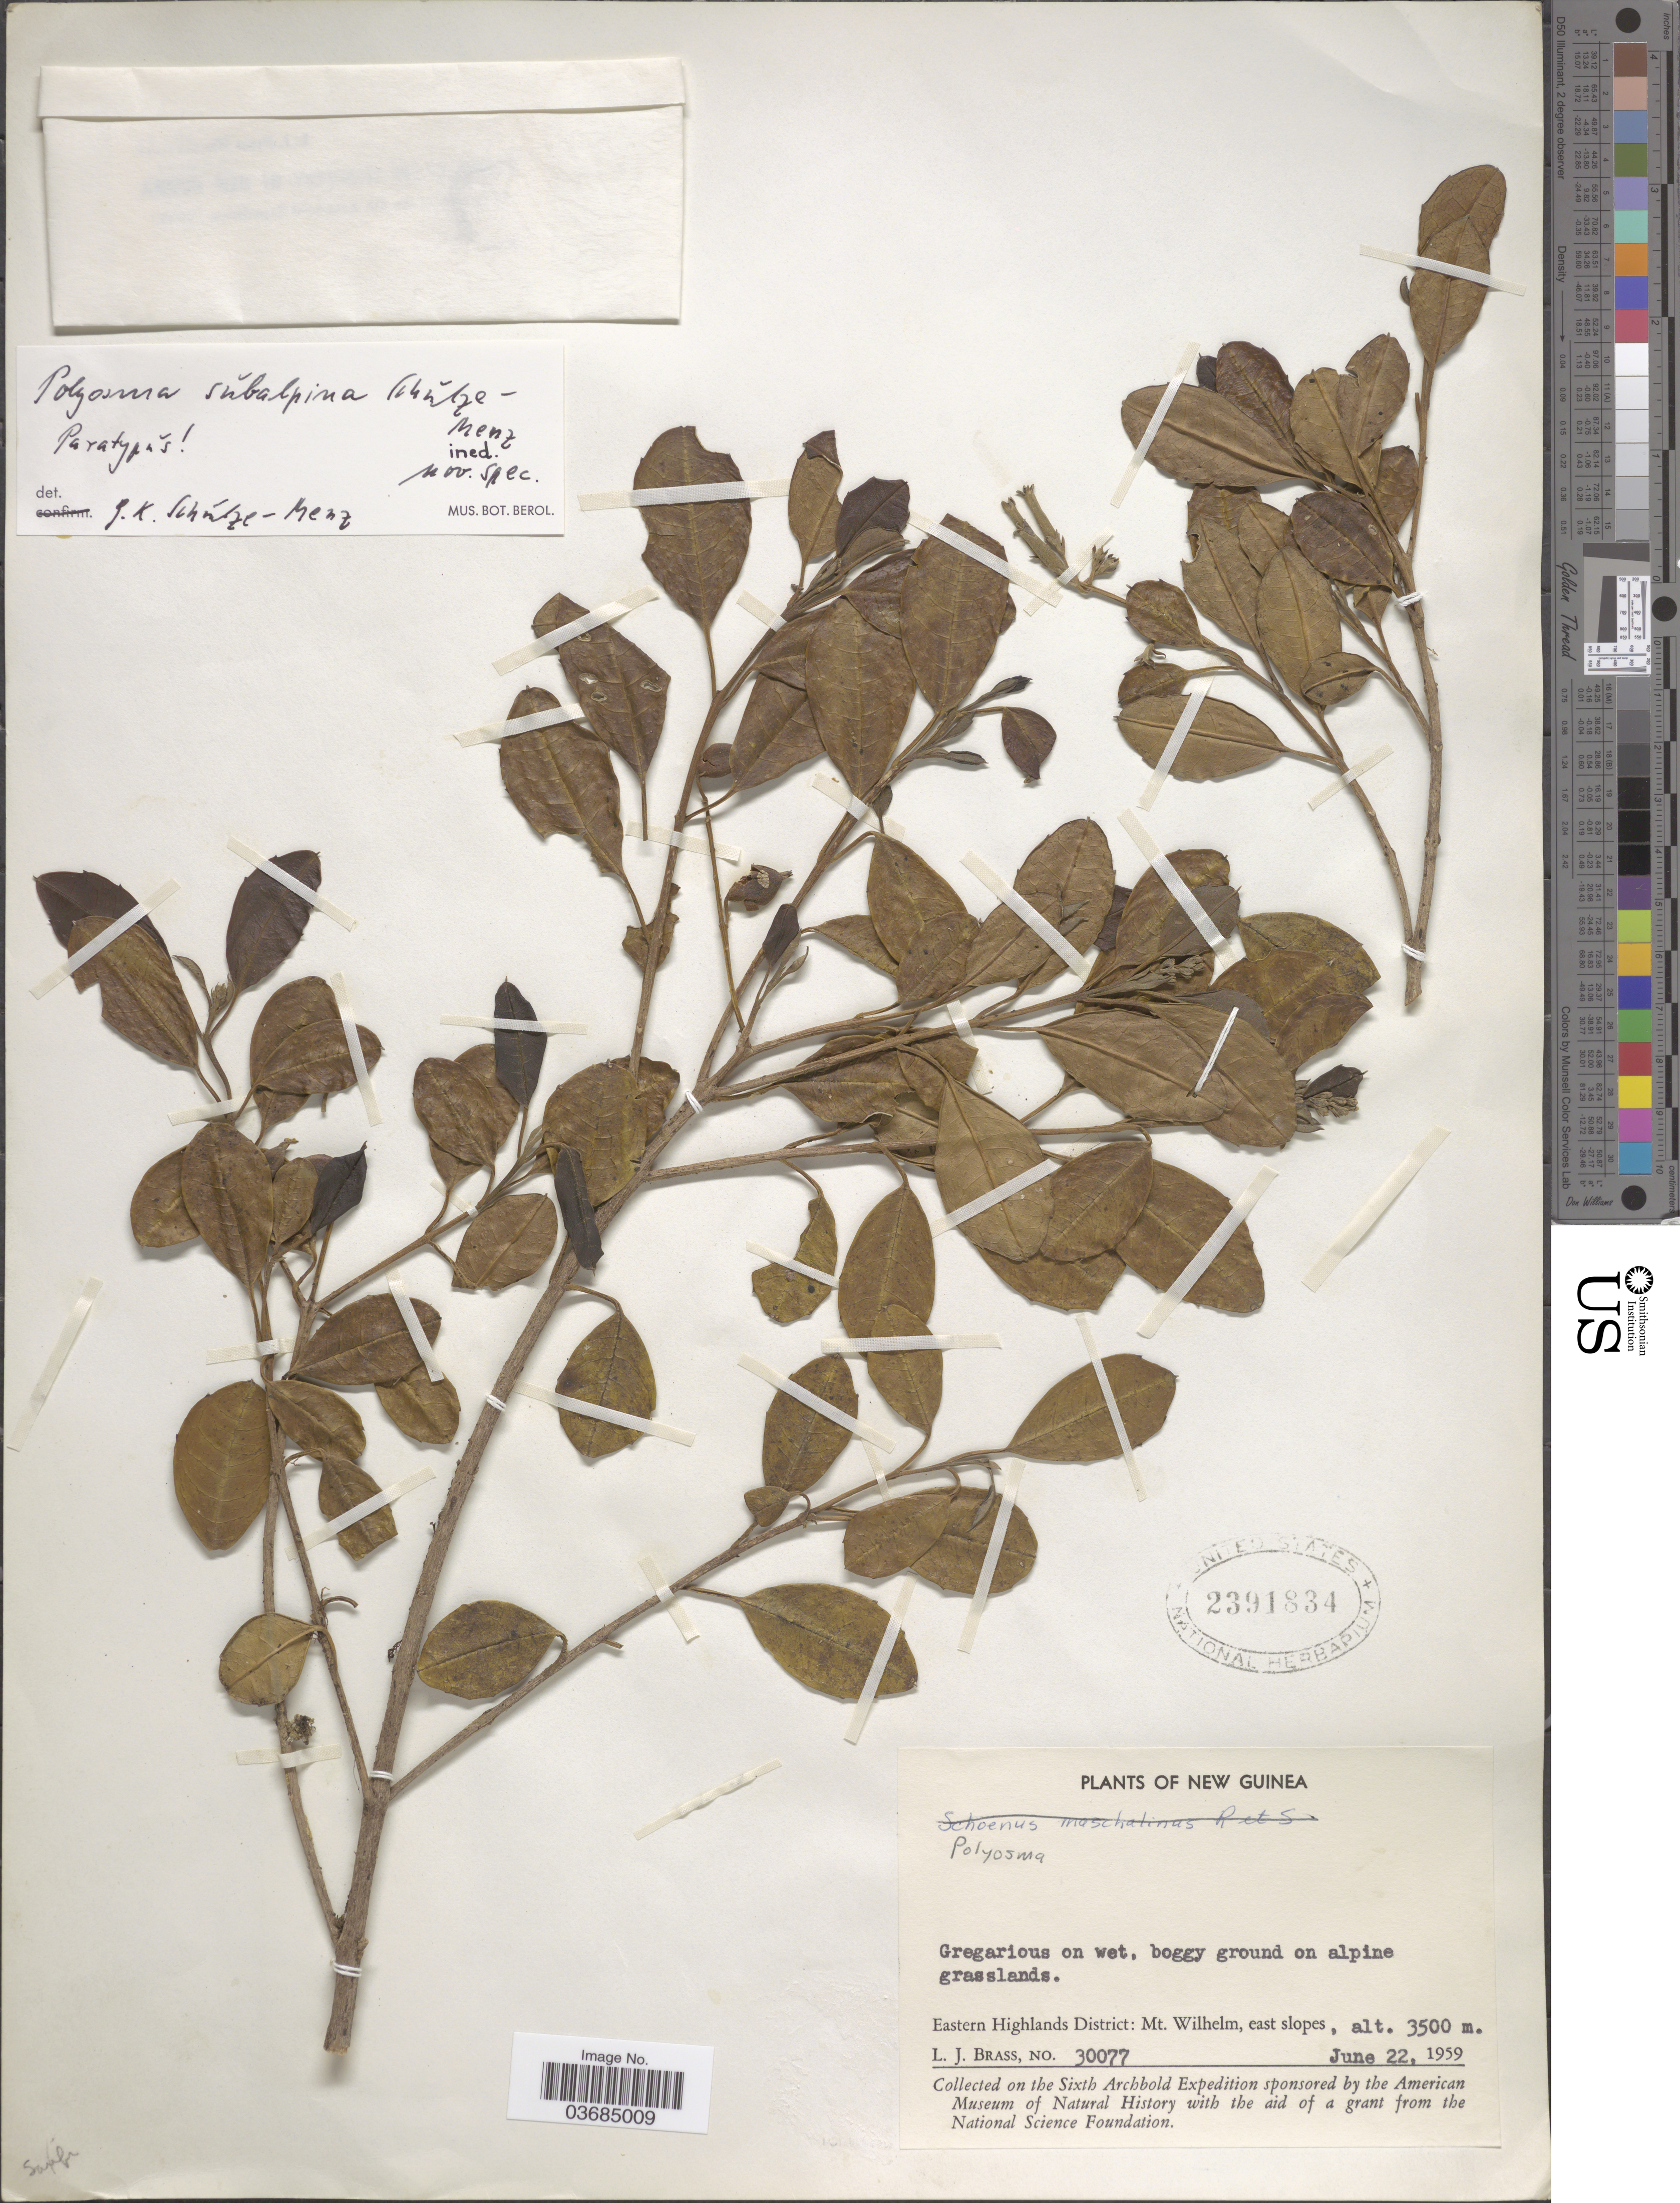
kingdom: Plantae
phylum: Tracheophyta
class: Magnoliopsida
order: Escalloniales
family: Escalloniaceae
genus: Polyosma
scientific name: Polyosma subalpina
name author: Schulze-Menz ex P. Royen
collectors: L. J. Brass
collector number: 30077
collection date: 1959-06-22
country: Papua New Guinea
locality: New Guinea. Eastern Highlands District: Mt. Wilhelm, east slopes. On the Sixth Archbold Expedition.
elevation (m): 3500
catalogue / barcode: US 2391834